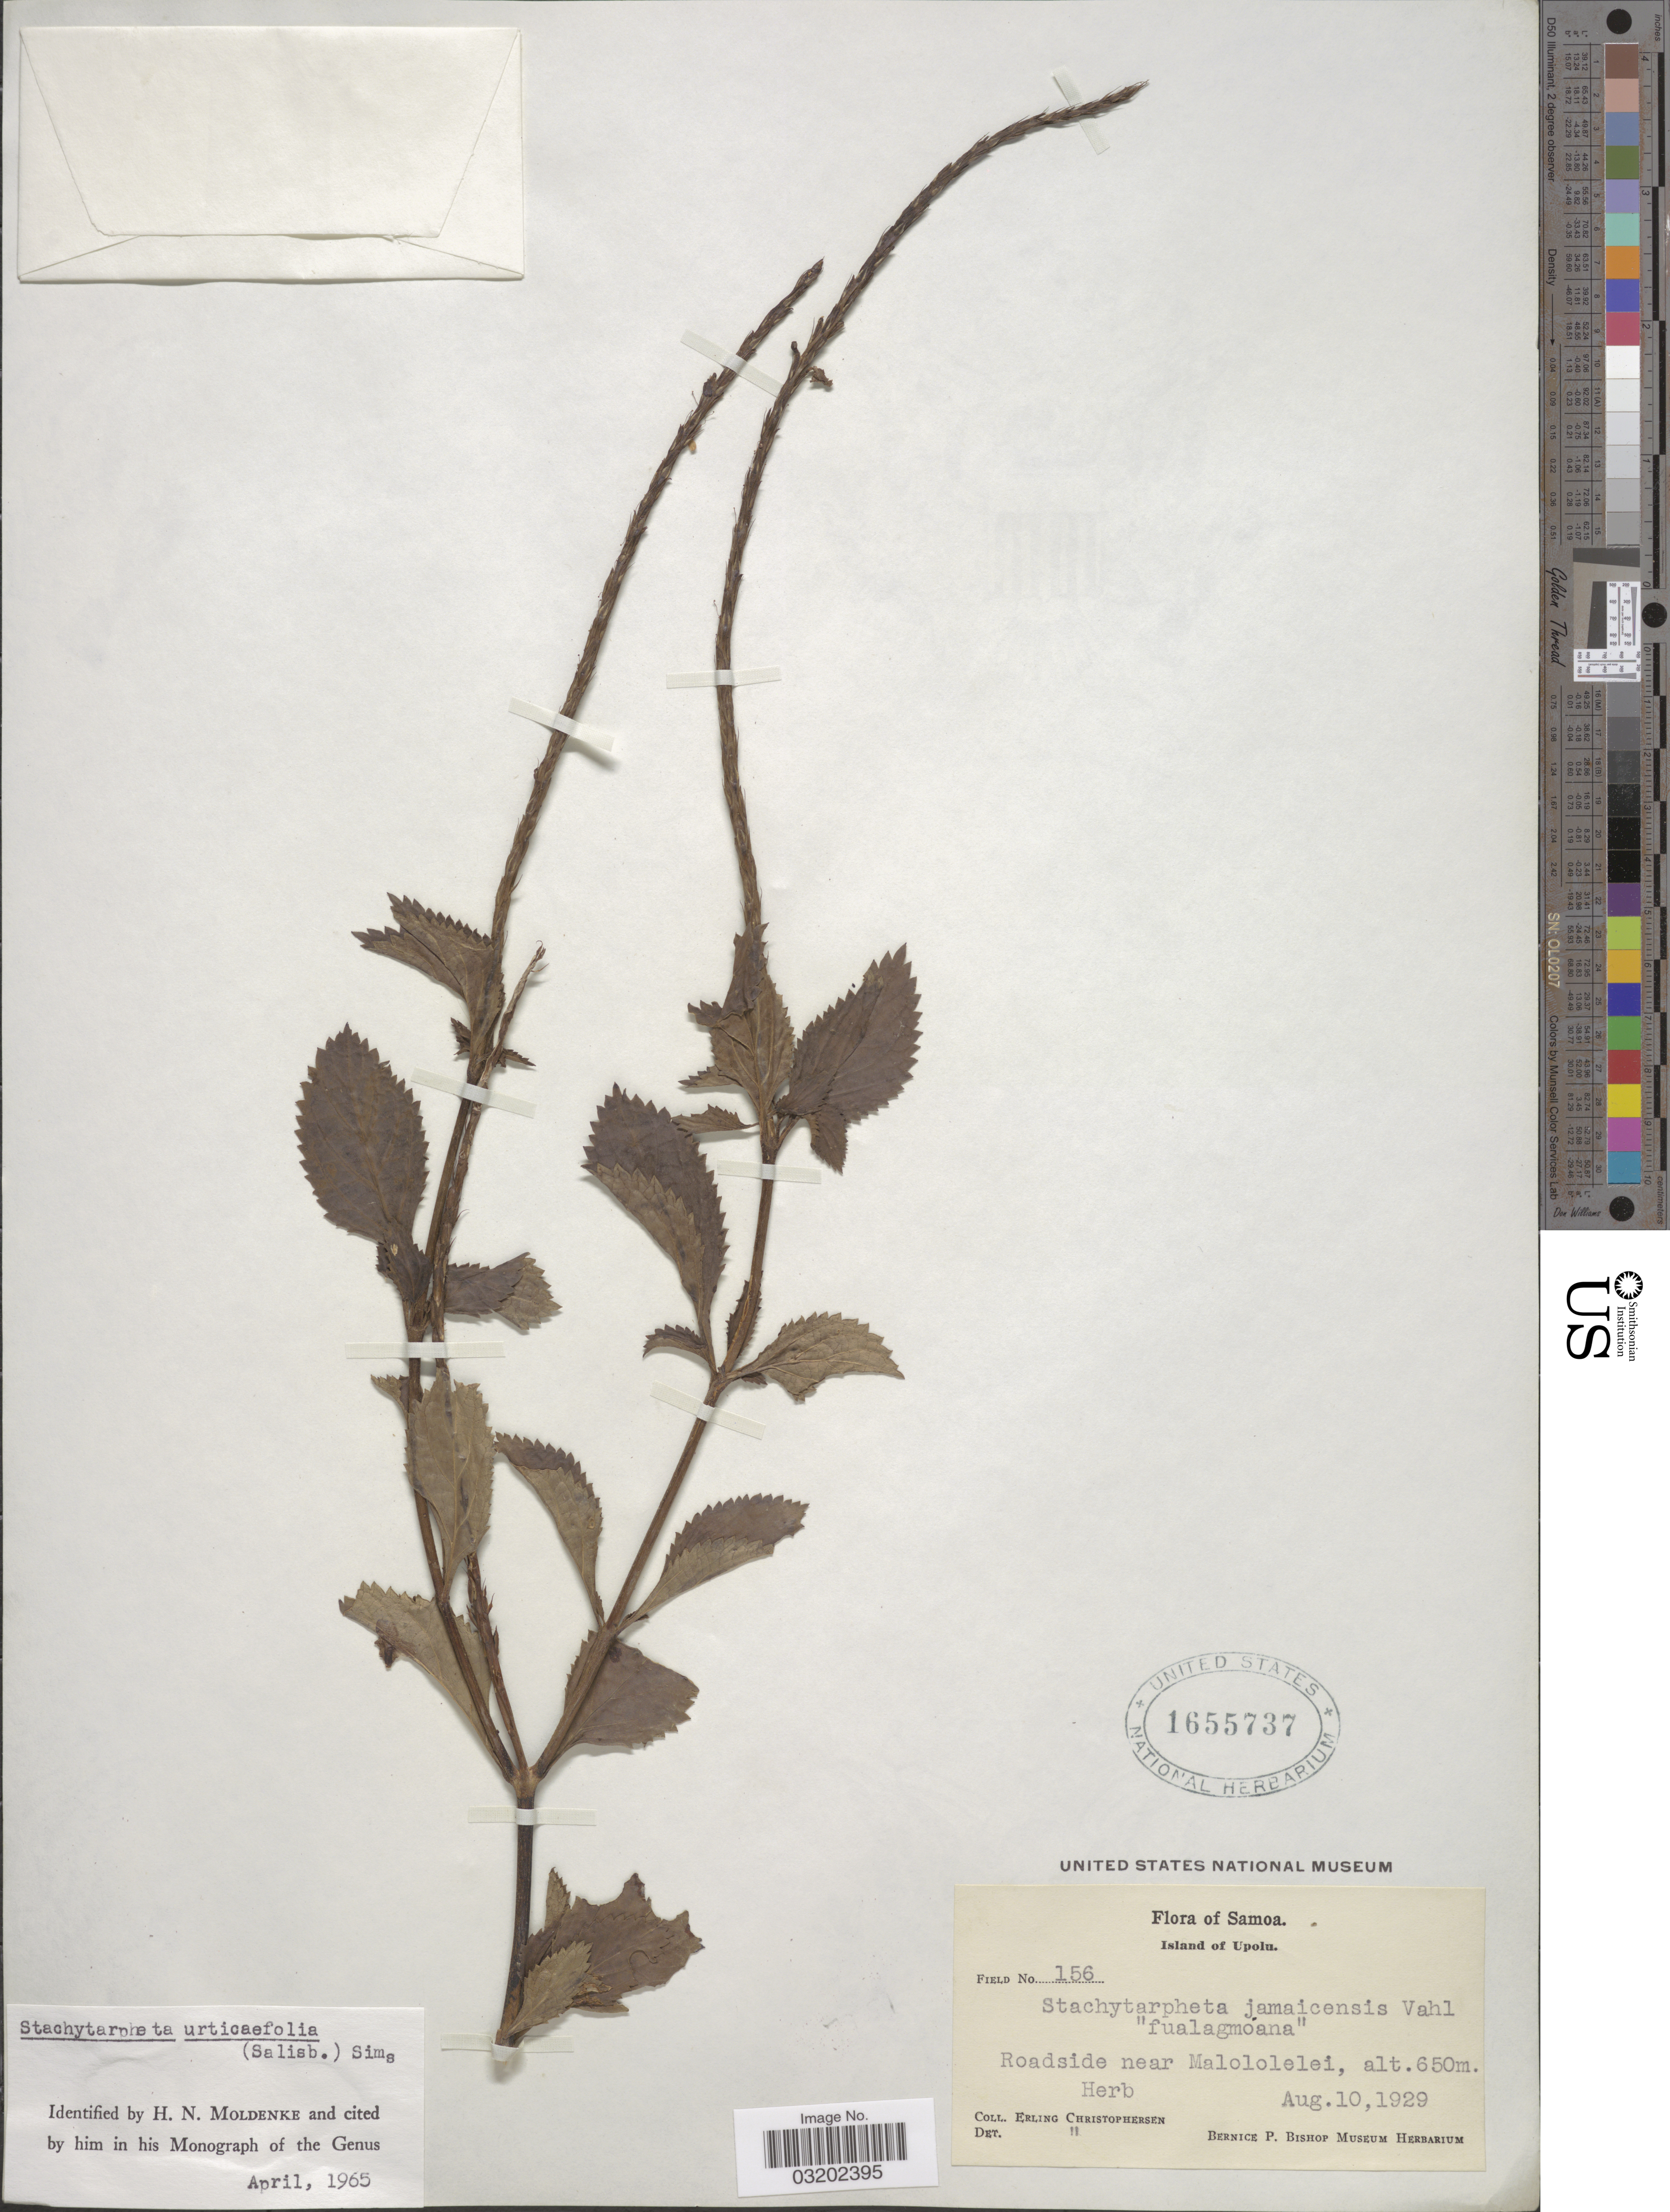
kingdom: Plantae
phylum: Tracheophyta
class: Magnoliopsida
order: Lamiales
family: Verbenaceae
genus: Stachytarpheta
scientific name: Stachytarpheta urticifolia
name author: Sims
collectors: E. Christophersen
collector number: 156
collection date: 1929-08-10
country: Samoa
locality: Samoa. Island of Upolu. Roadside near Malololelei.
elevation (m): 650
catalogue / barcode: US 1655737